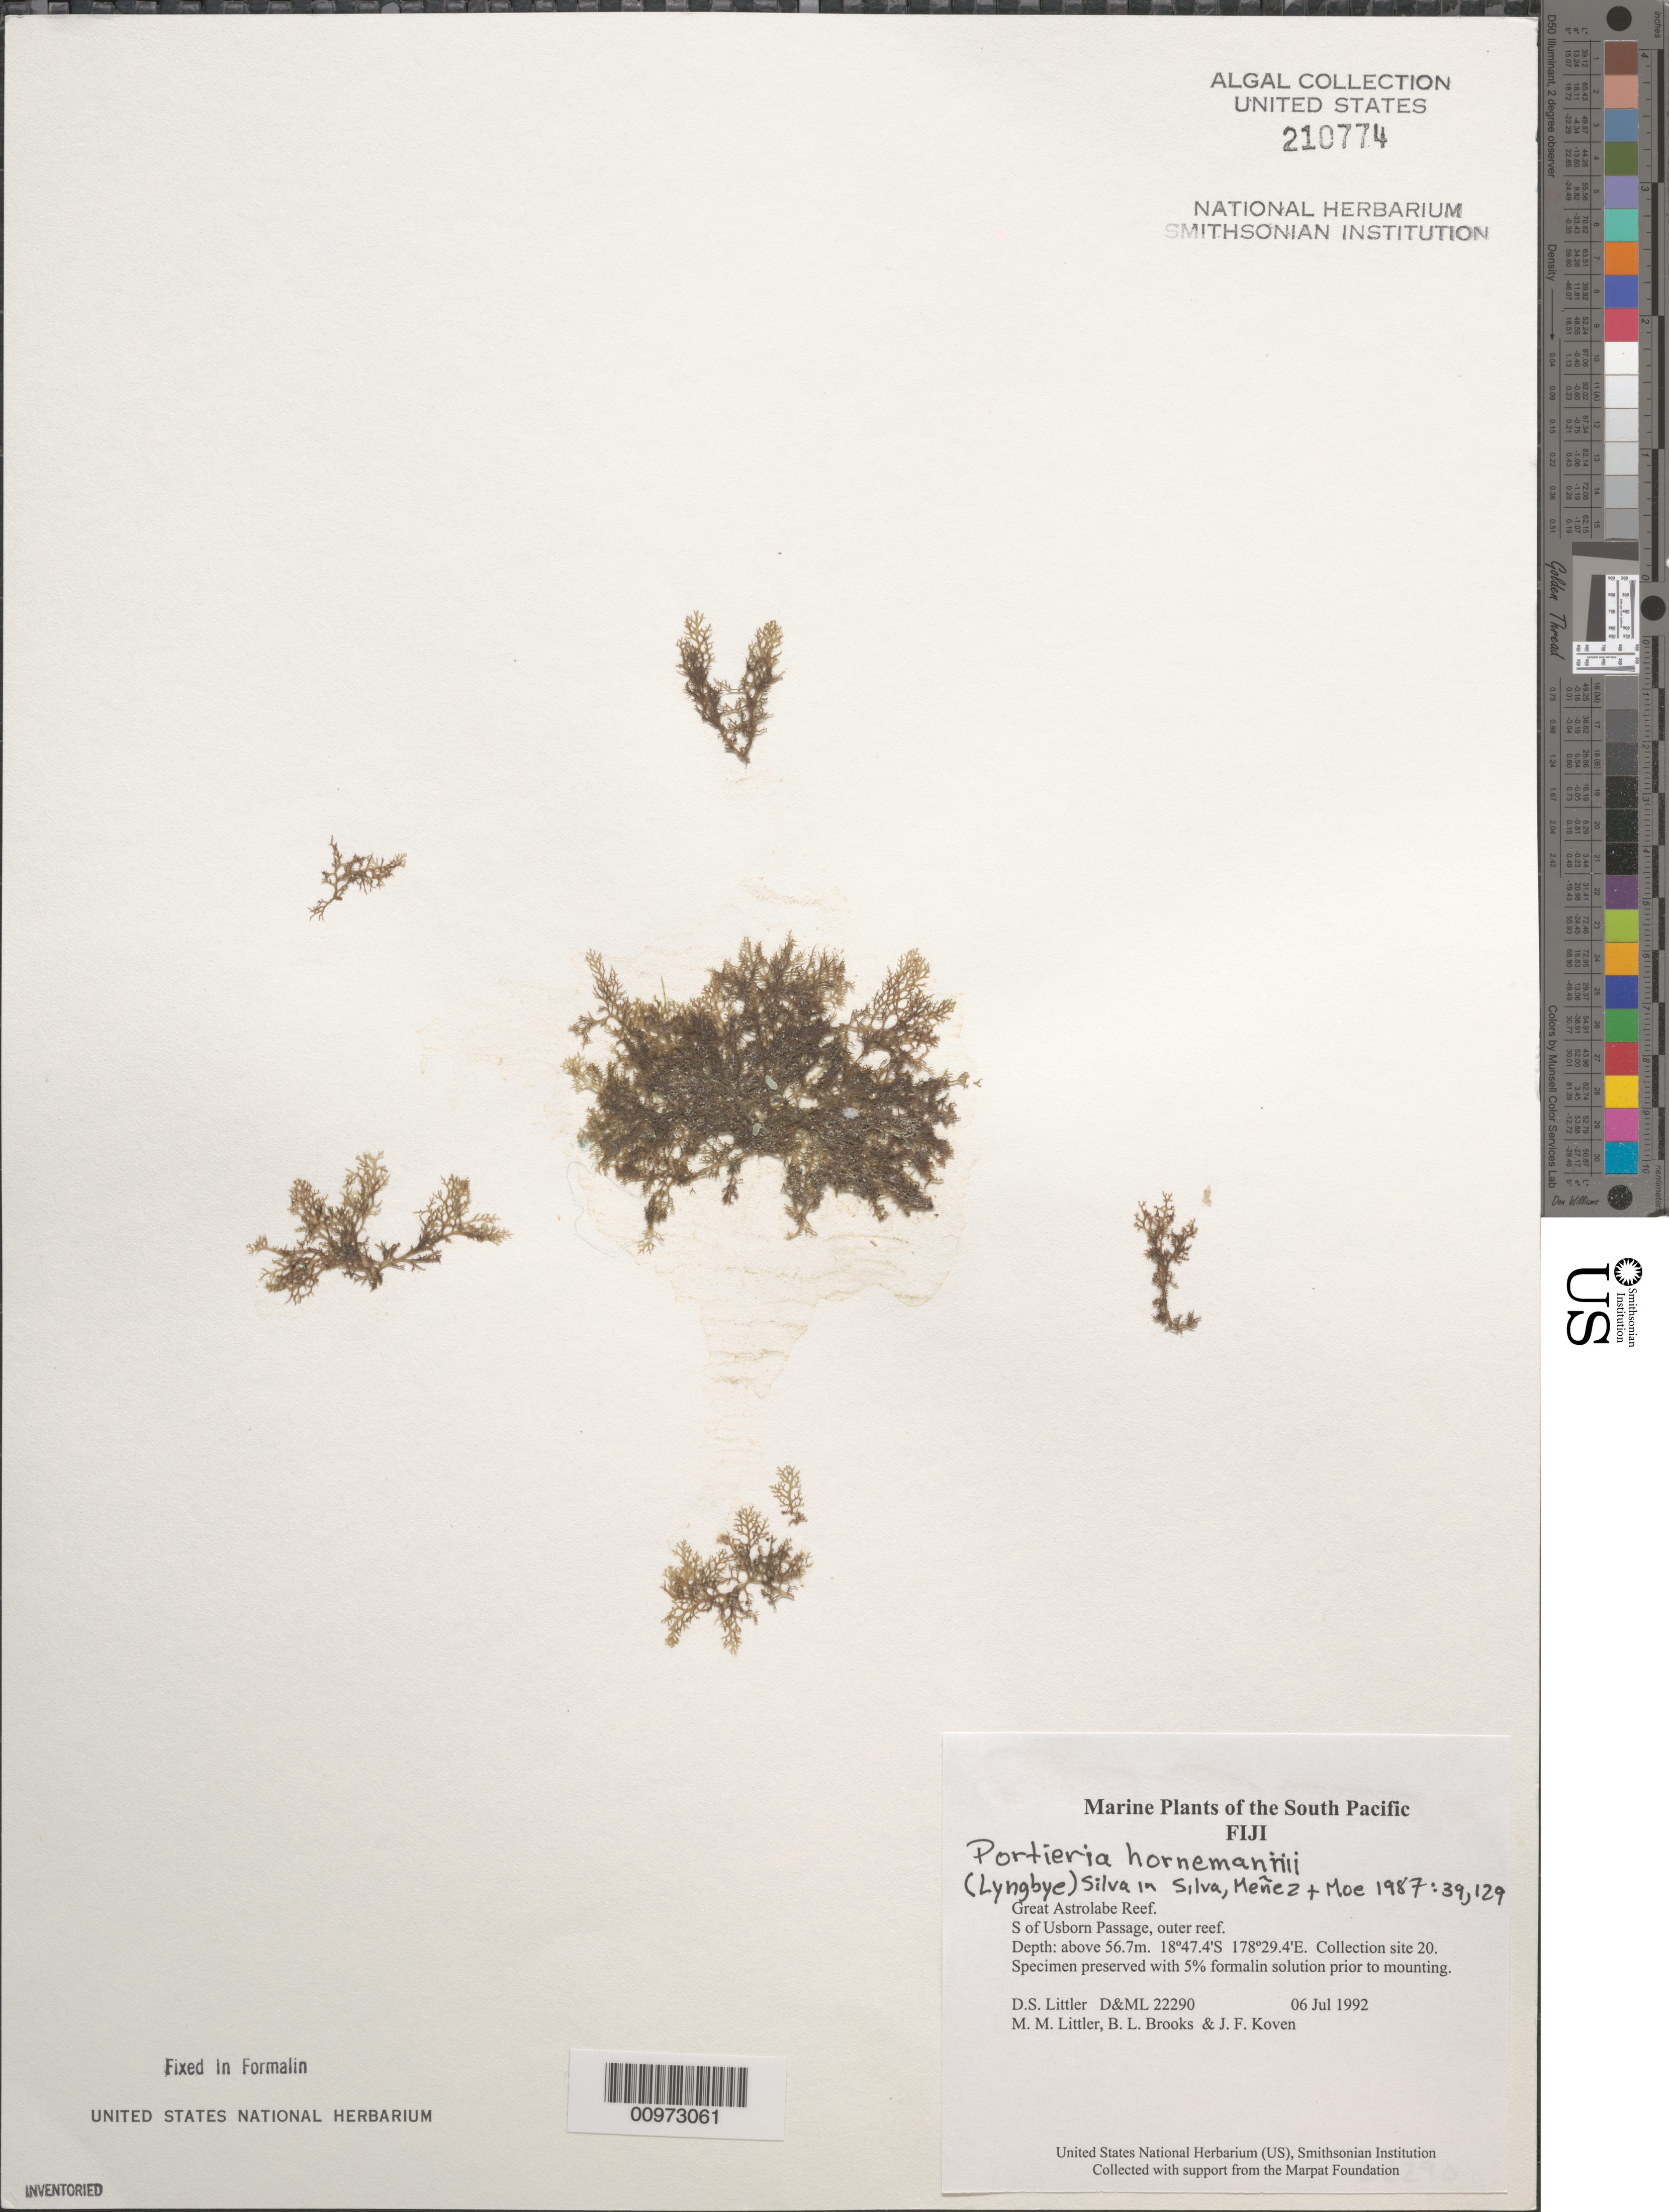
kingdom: Plantae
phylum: Rhodophyta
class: Florideophyceae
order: Gigartinales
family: Rhizophyllidaceae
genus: Portieria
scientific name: Portieria hornemannii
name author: (Lyngbye) P.C. Silva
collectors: D. S. Littler, M. M. Littler, B. Brooks & J. Koven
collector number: D&ML 22290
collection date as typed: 06 Jul 1992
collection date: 1992-07-06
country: Fiji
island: Great Astrolabe Reef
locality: Great Astrolabe Reef, south of Usborne Passage, outer reef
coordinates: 18 47.4'S, 178 29.4'E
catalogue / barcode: US 210774